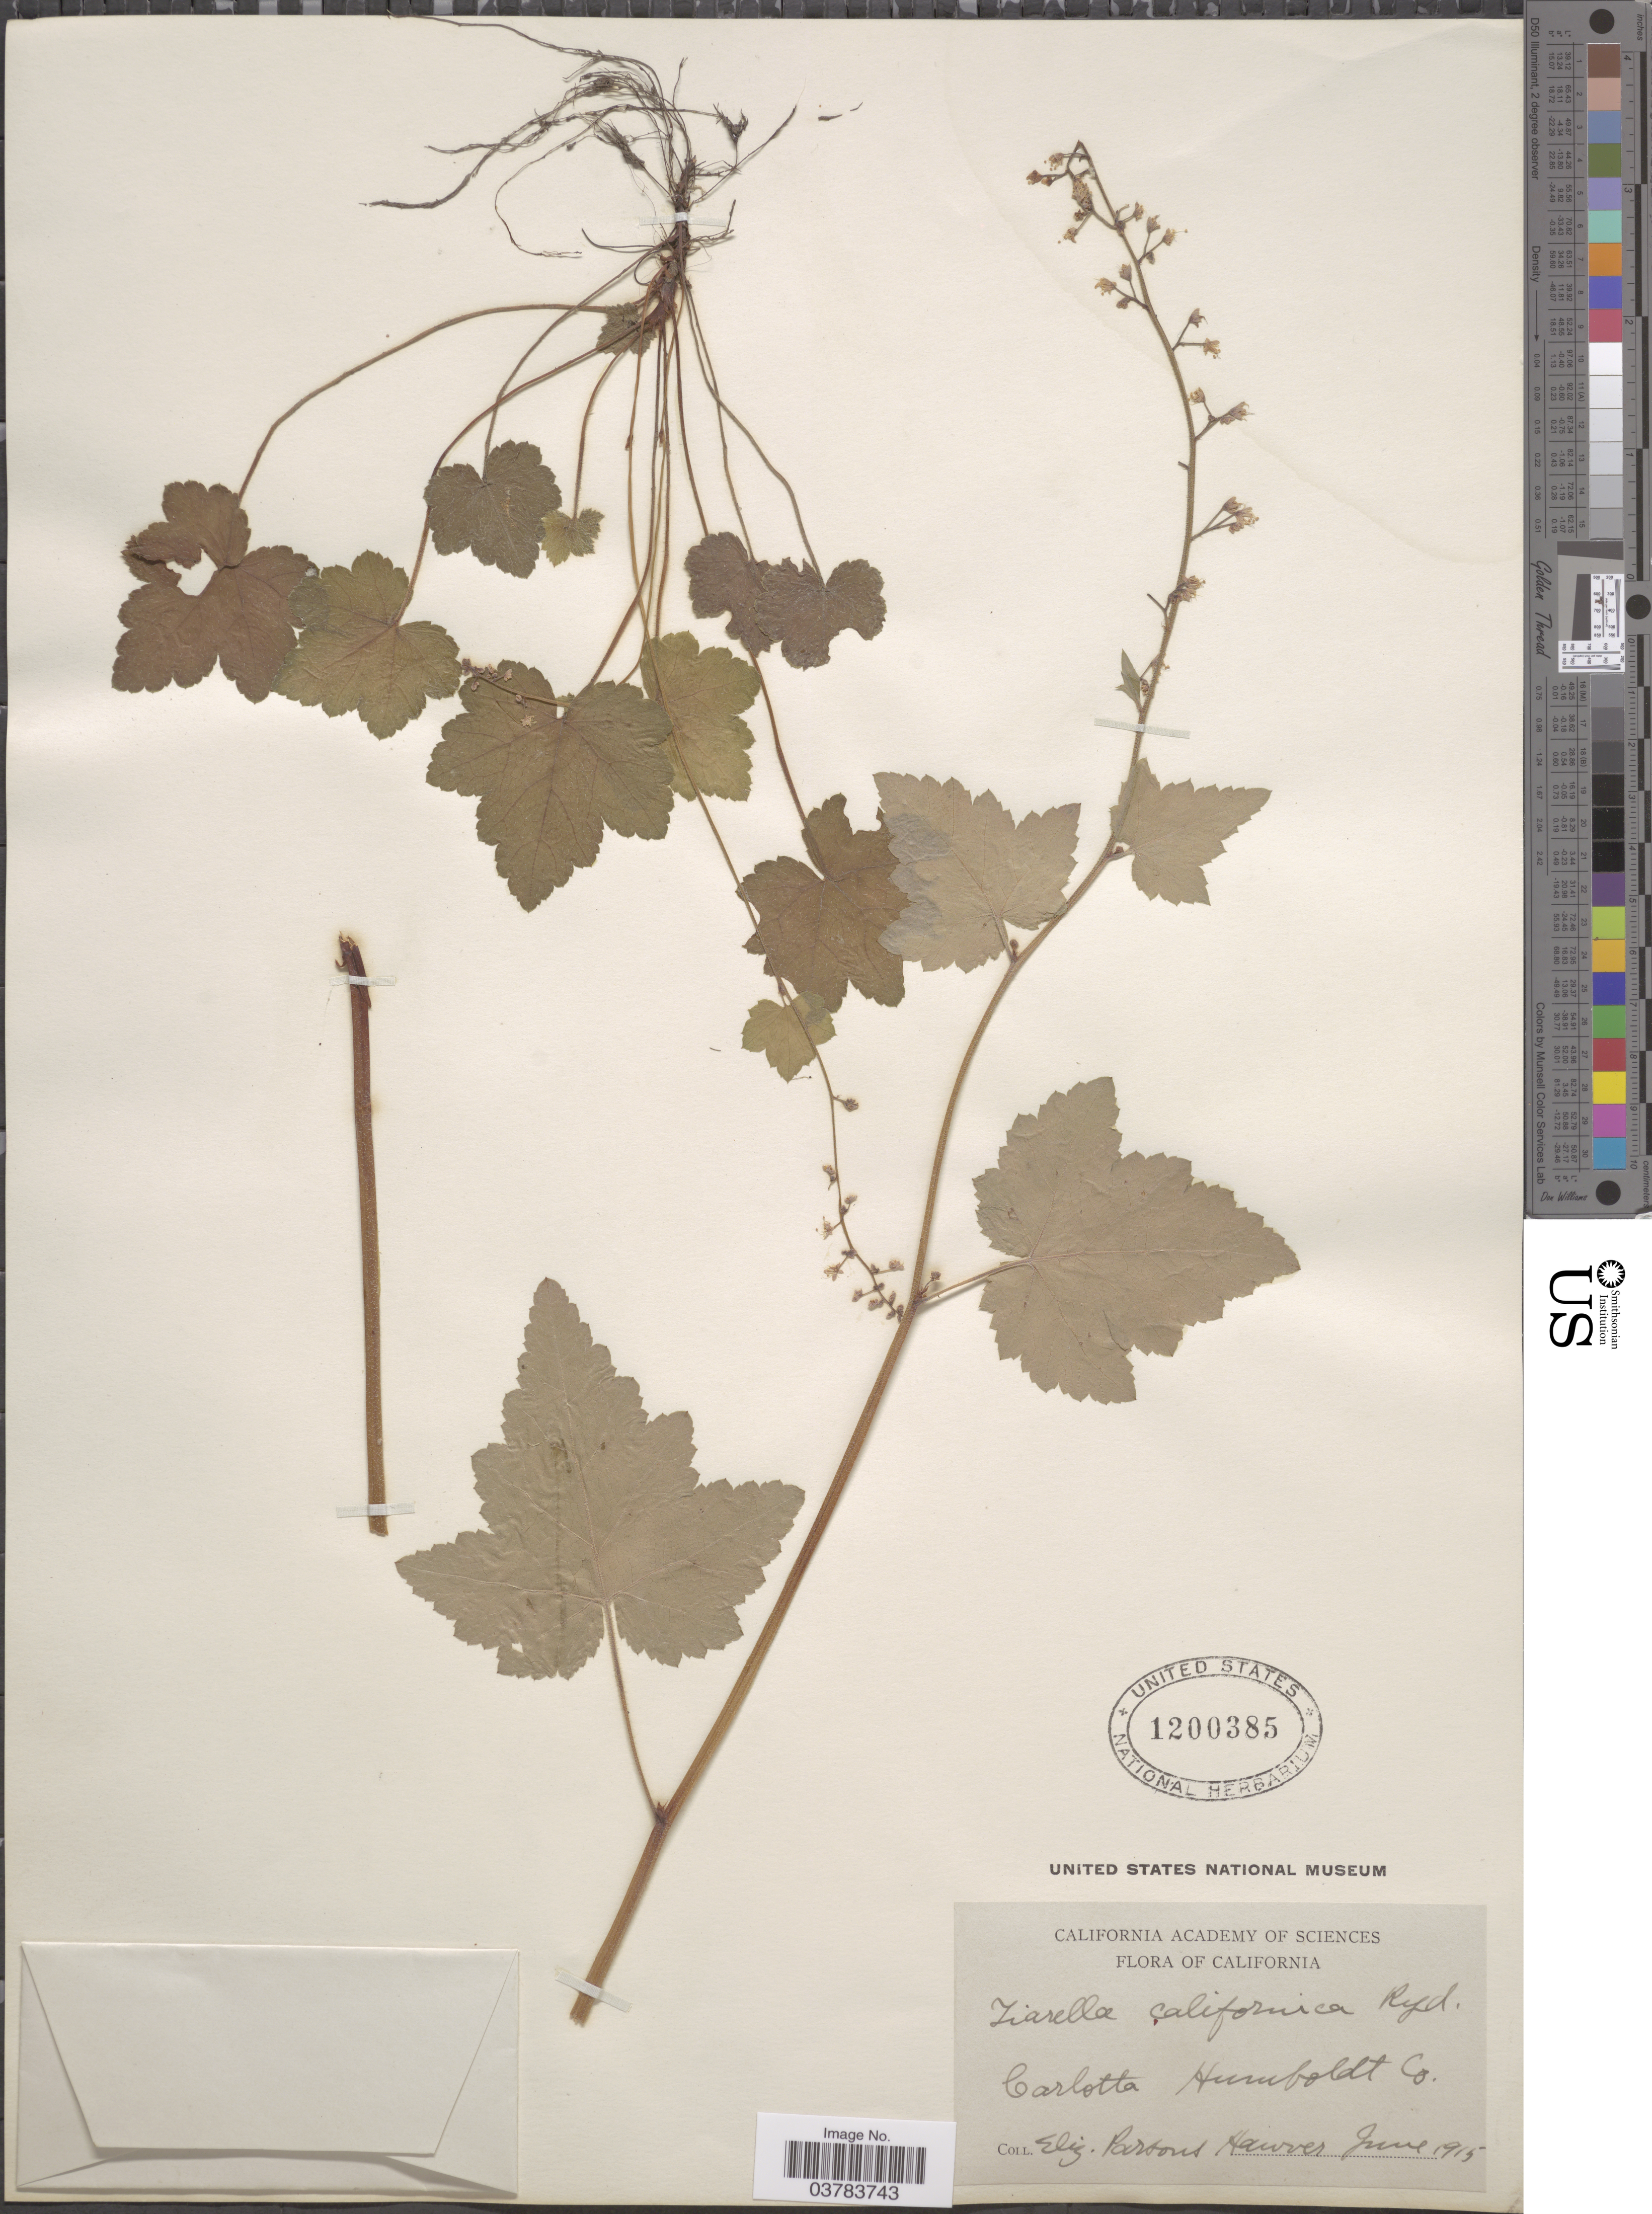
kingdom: Plantae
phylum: Tracheophyta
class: Magnoliopsida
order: Saxifragales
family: Saxifragaceae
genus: Tiarella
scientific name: Tiarella californica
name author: (Kellogg) Rydb.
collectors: E. Harover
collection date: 1915-06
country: United States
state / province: California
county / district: Humboldt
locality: Carlotta. Humboldt Co.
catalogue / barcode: US 1200385